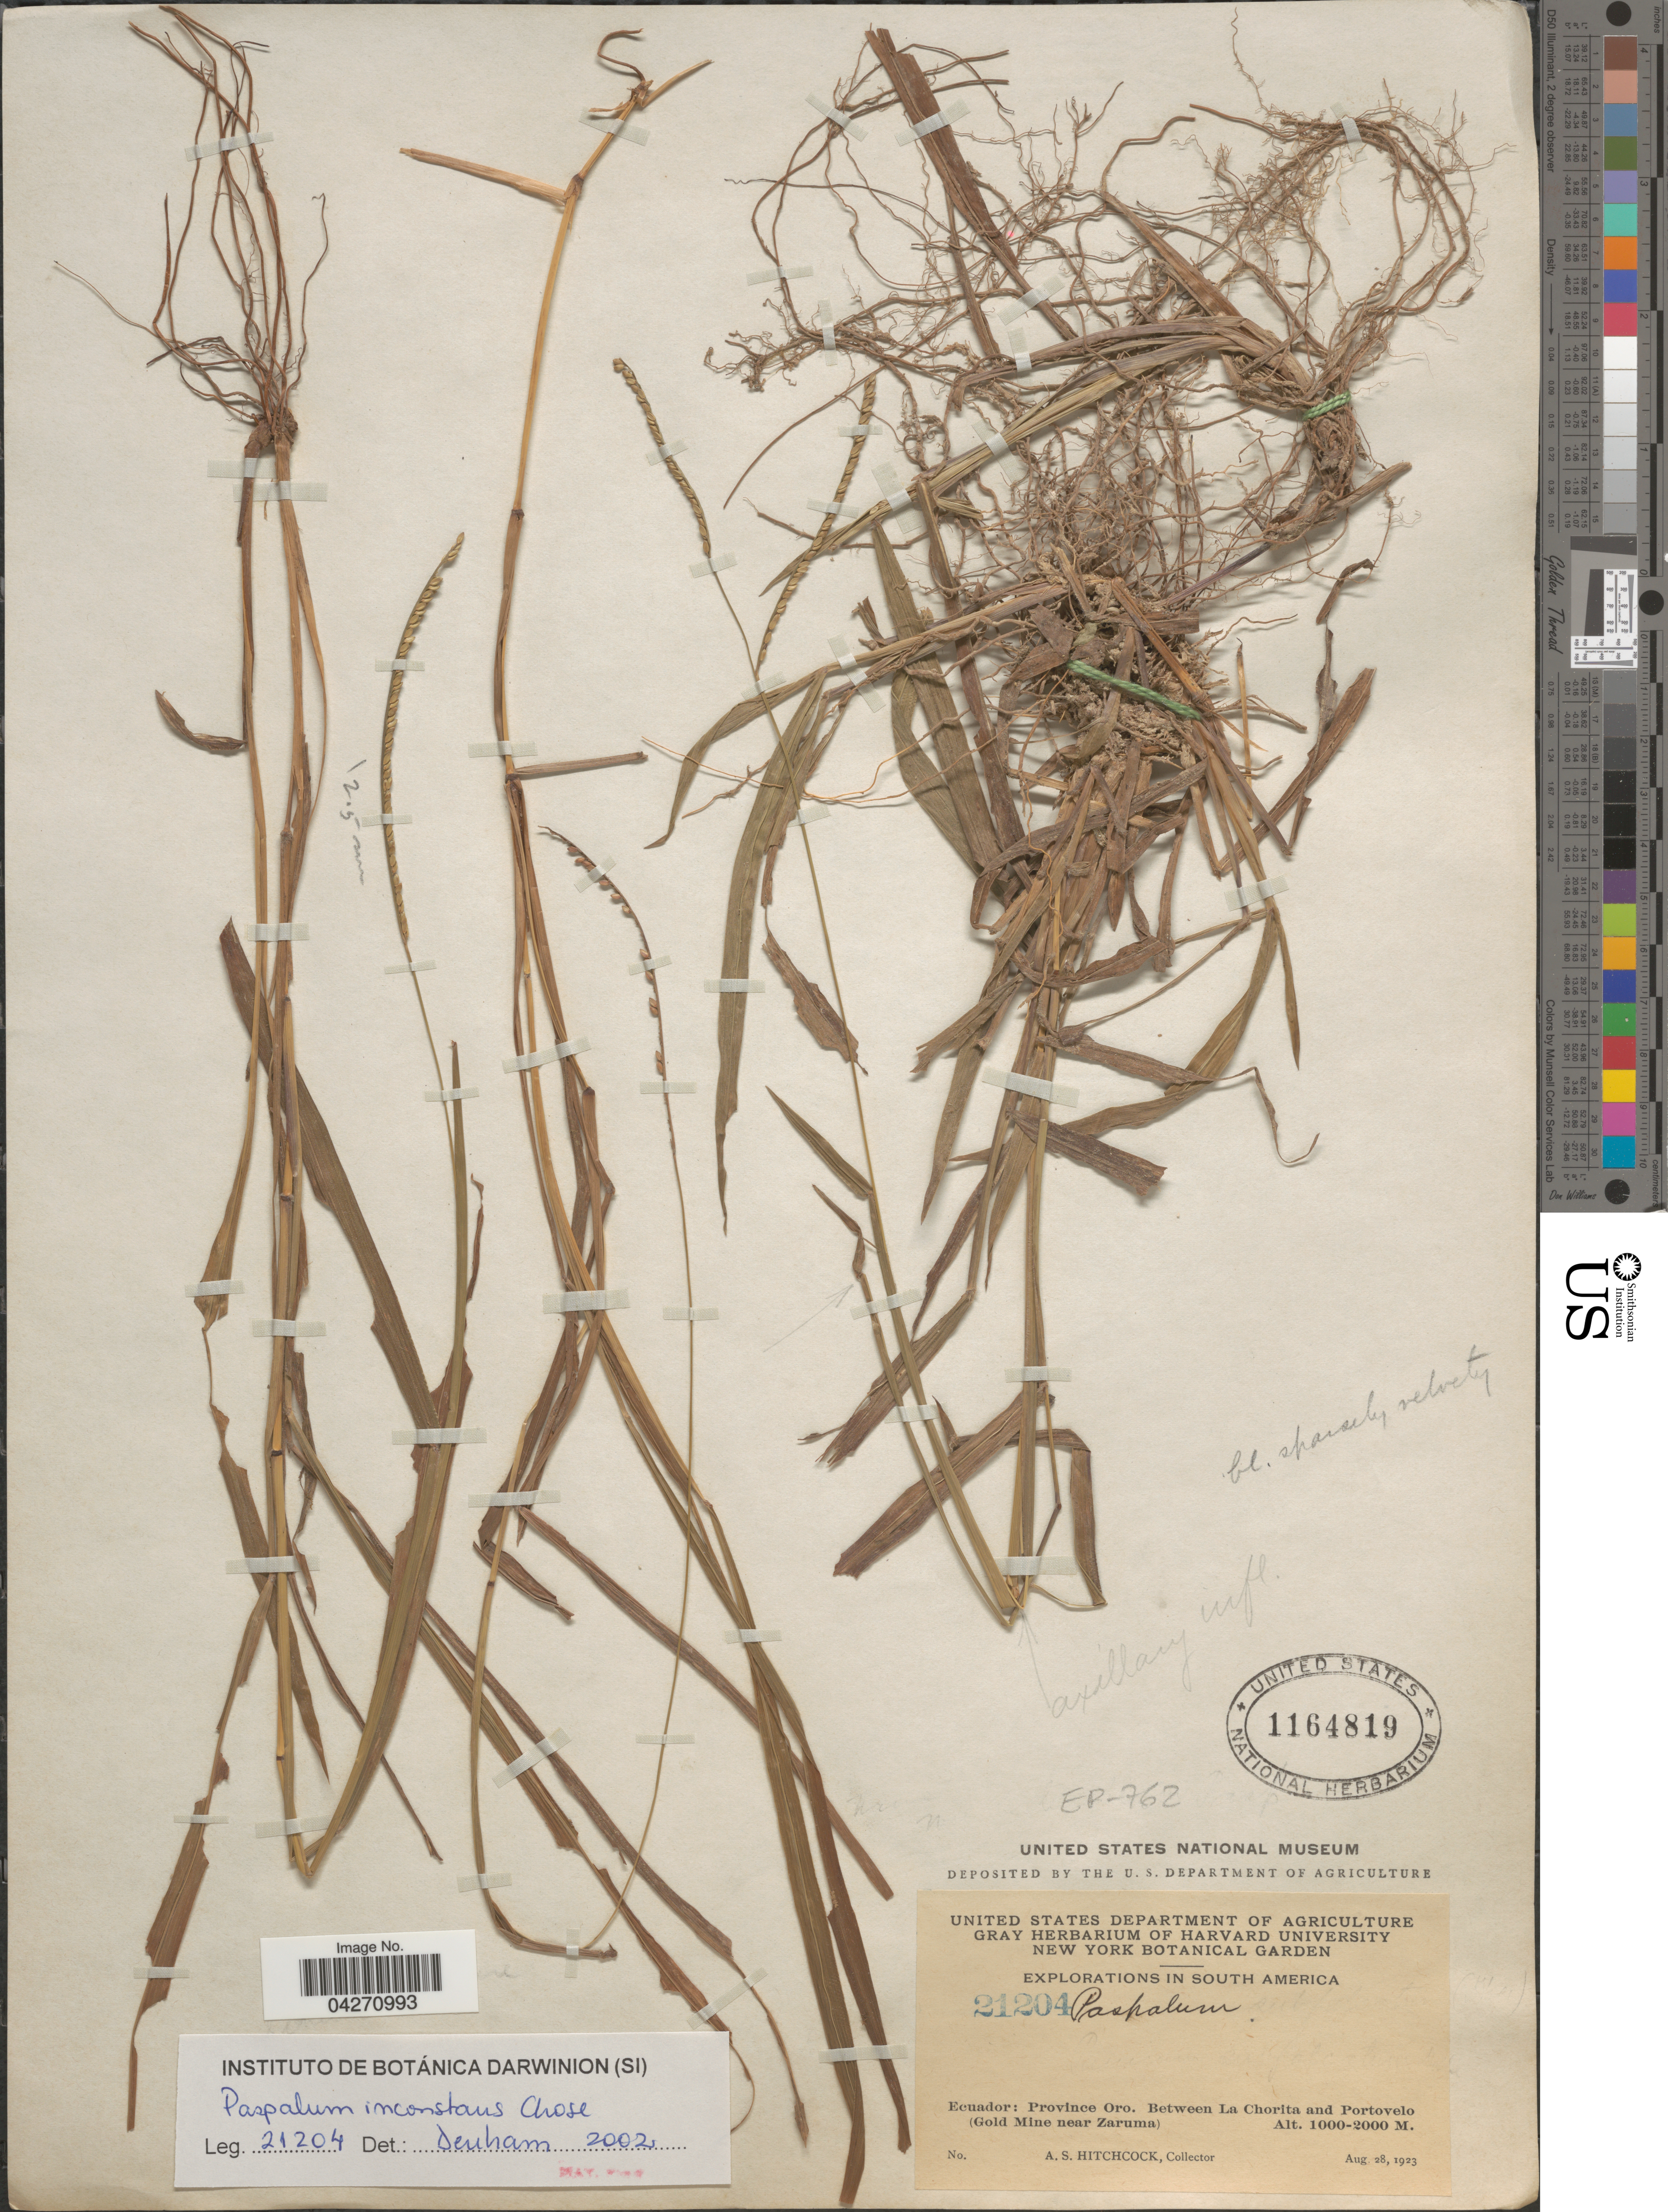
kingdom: Plantae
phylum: Tracheophyta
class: Liliopsida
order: Poales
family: Poaceae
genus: Paspalum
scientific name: Paspalum inconstans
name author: Chase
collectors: A. S. Hitchcock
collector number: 21204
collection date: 1923-08-28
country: Ecuador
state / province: El Oro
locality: Explorations in South America. Province Oro. Between La Chorita and Portovelo (Gold Mine near Zaruma).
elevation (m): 1000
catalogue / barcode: US 1164819